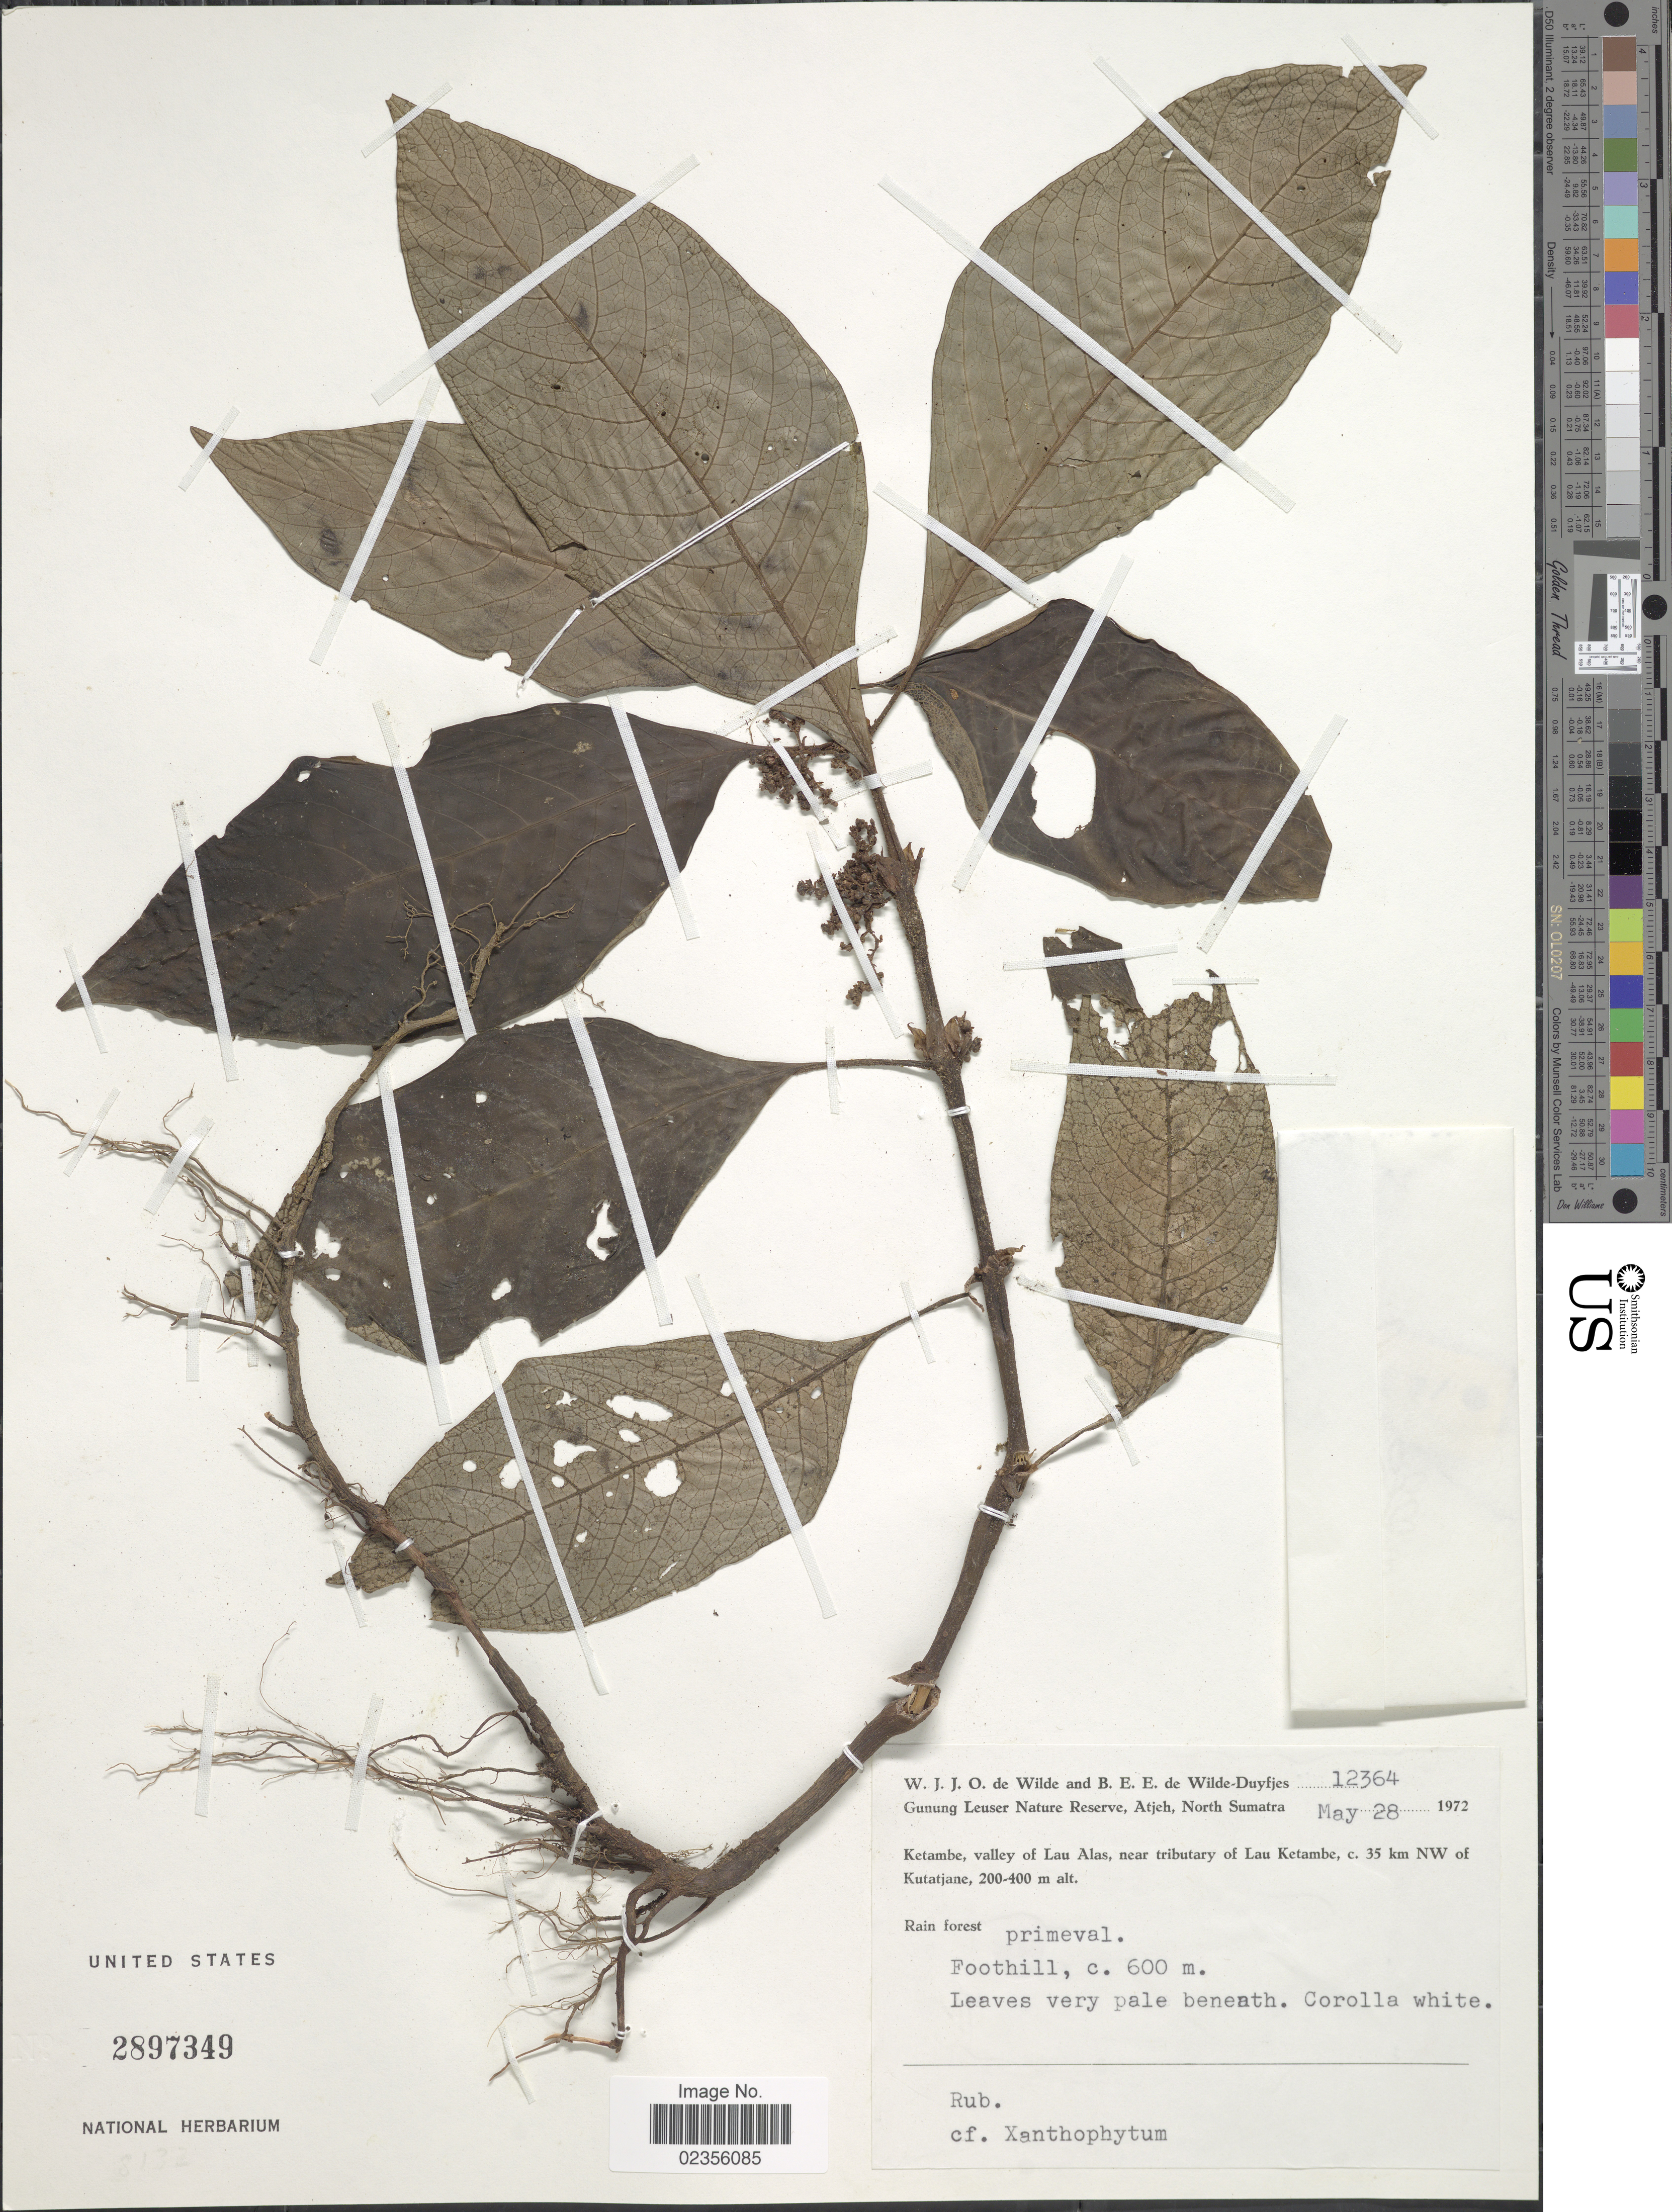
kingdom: Plantae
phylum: Tracheophyta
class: Magnoliopsida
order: Gentianales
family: Rubiaceae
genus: Xanthophytum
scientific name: Xanthophytum sp.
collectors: W. J. de Wilde & B. E. de Wilde-Duyfjes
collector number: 12364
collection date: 1972-05-28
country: Indonesia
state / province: Sumatra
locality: Gunung Leuser Nature Reserve, Atjeh, North Sumatra. Ketambe, valley of Lau Alas, near tributary of Lau Ketambe, c. 35 km NW of Kutatjane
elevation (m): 600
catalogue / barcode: US 2897349